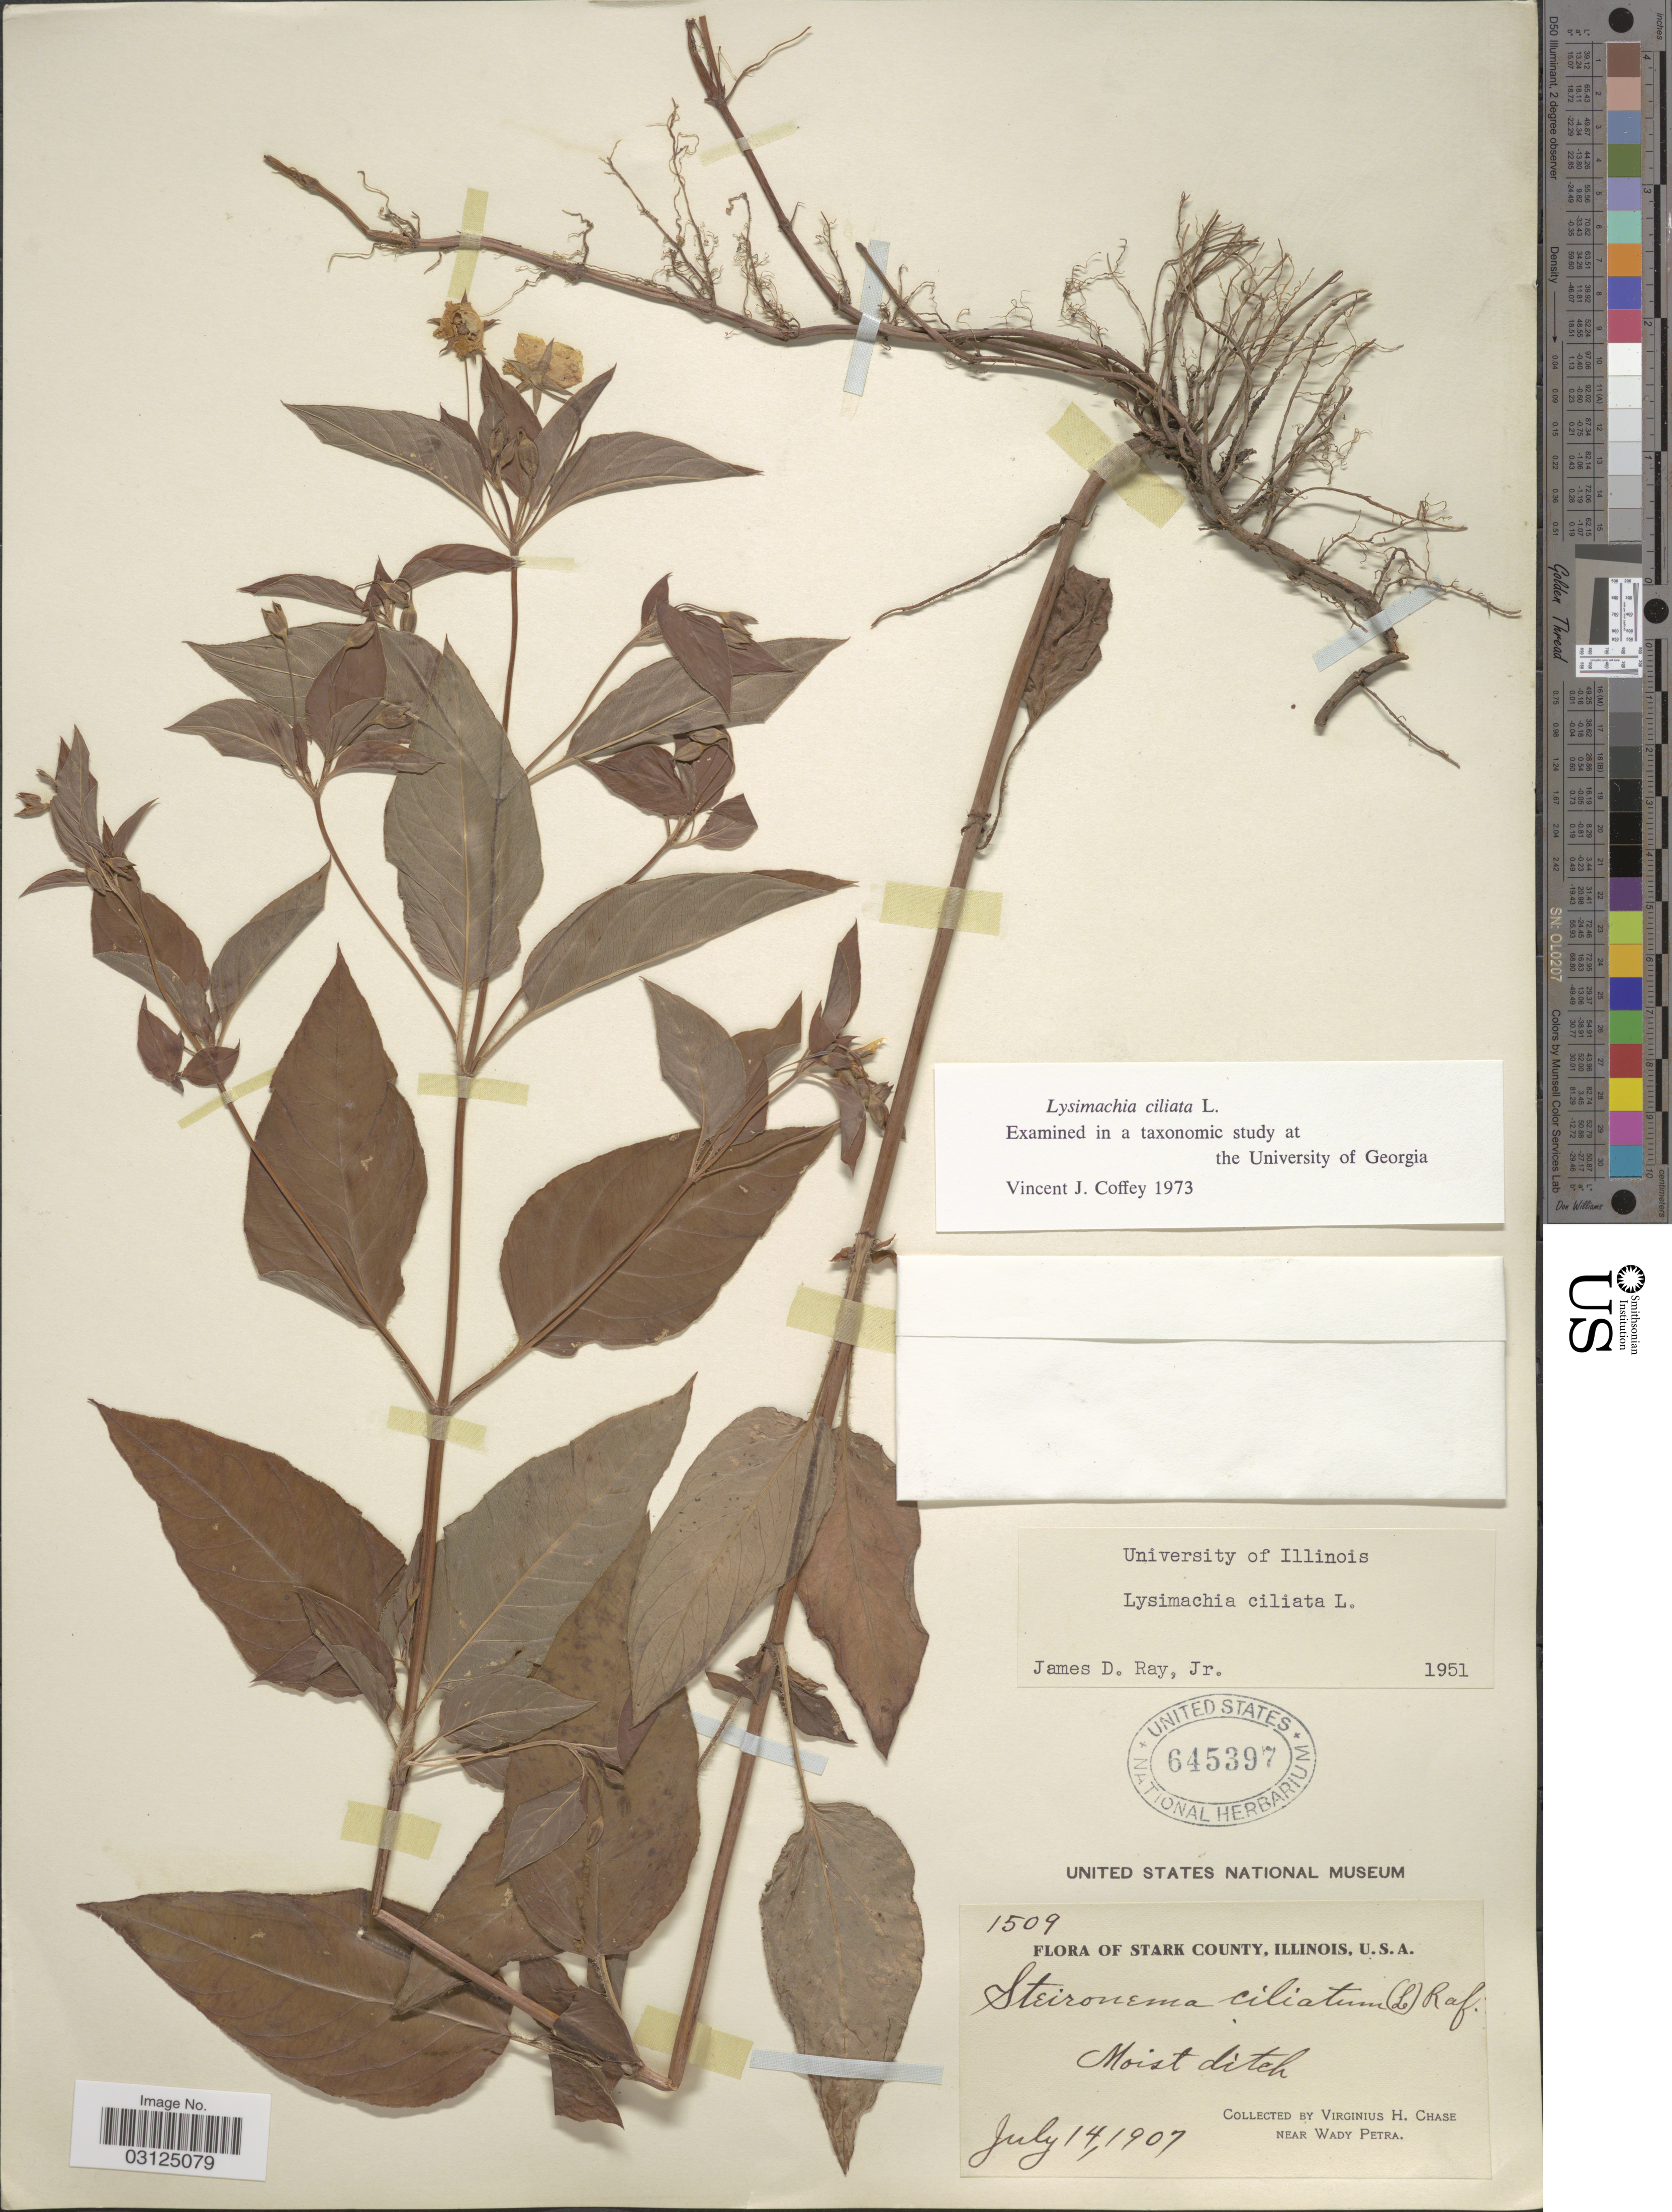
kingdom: Plantae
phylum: Tracheophyta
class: Magnoliopsida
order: Ericales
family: Primulaceae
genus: Lysimachia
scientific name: Lysimachia ciliata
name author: L.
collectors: V. H. Chase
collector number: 1509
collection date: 1907-07-14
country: United States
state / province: Illinois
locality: Stark County, Moist ditch. Near Wady Petra.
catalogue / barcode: US 645397